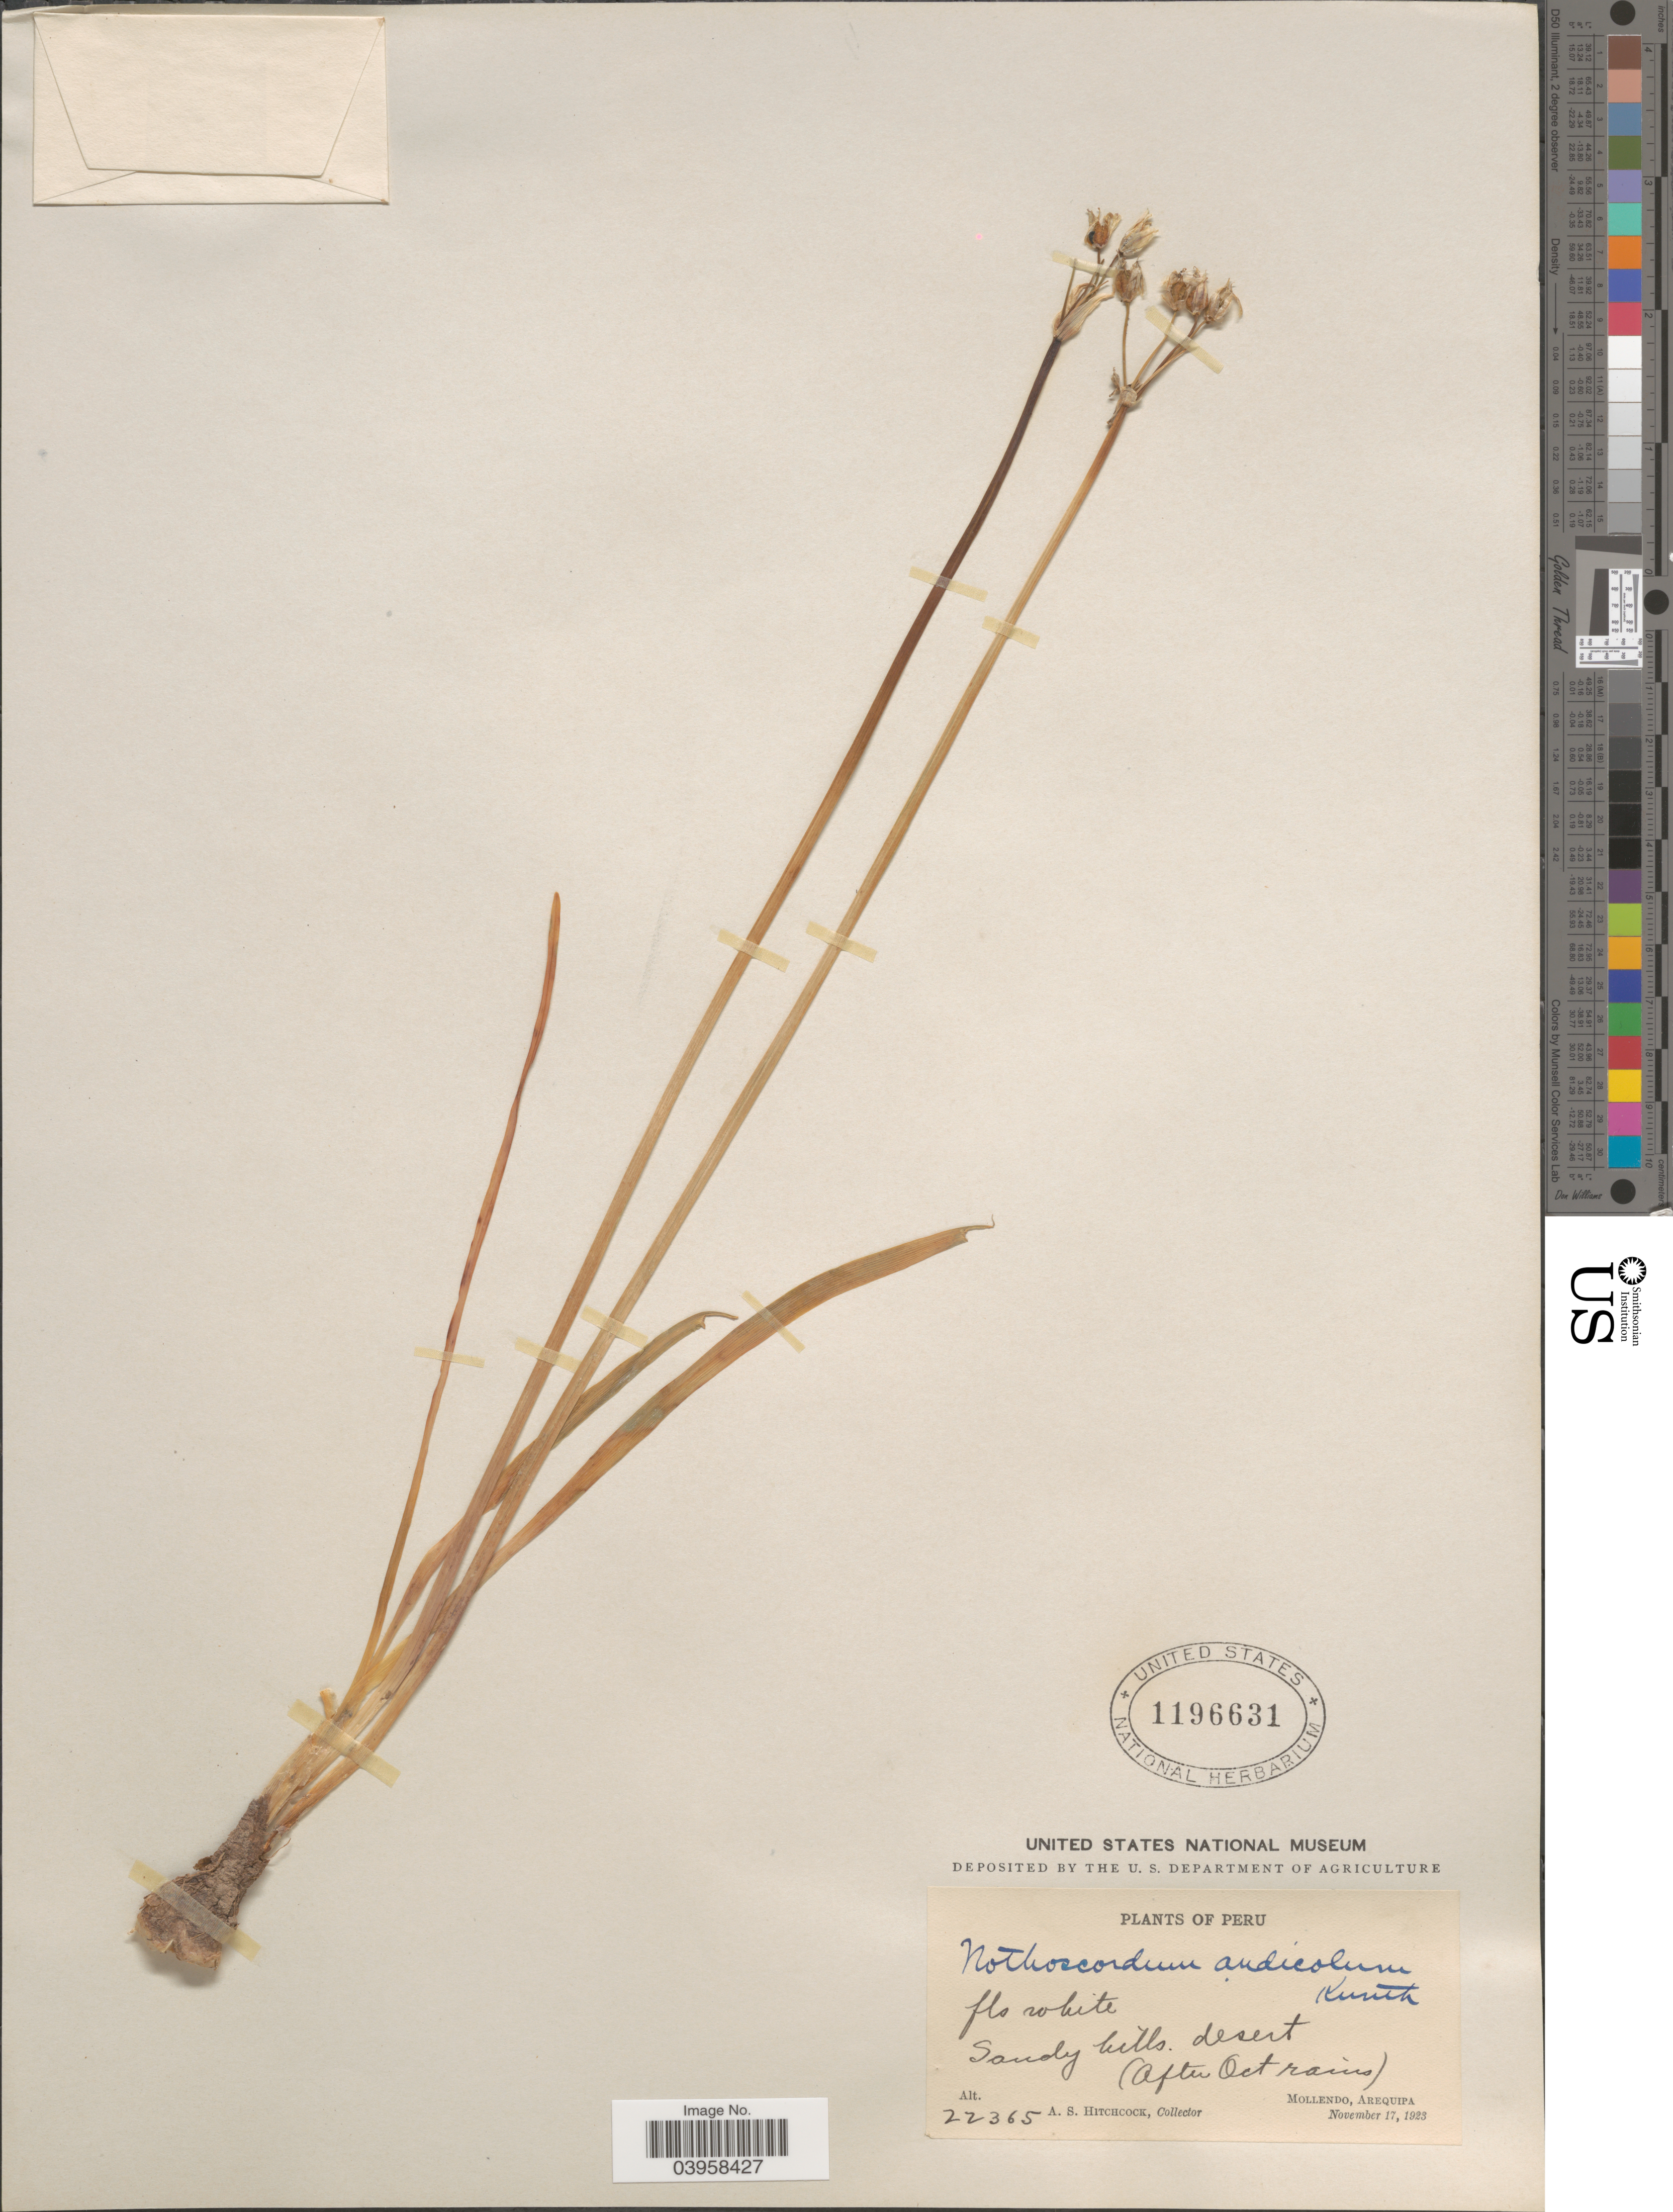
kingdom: Plantae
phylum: Tracheophyta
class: Liliopsida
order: Asparagales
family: Amaryllidaceae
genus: Nothoscordum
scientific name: Nothoscordum andicola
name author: Kunth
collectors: A. S. Hitchcock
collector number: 22365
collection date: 1923-11-17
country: Peru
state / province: Arequipa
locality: Mollendo. Sandy hills desert.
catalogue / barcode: US 1196631